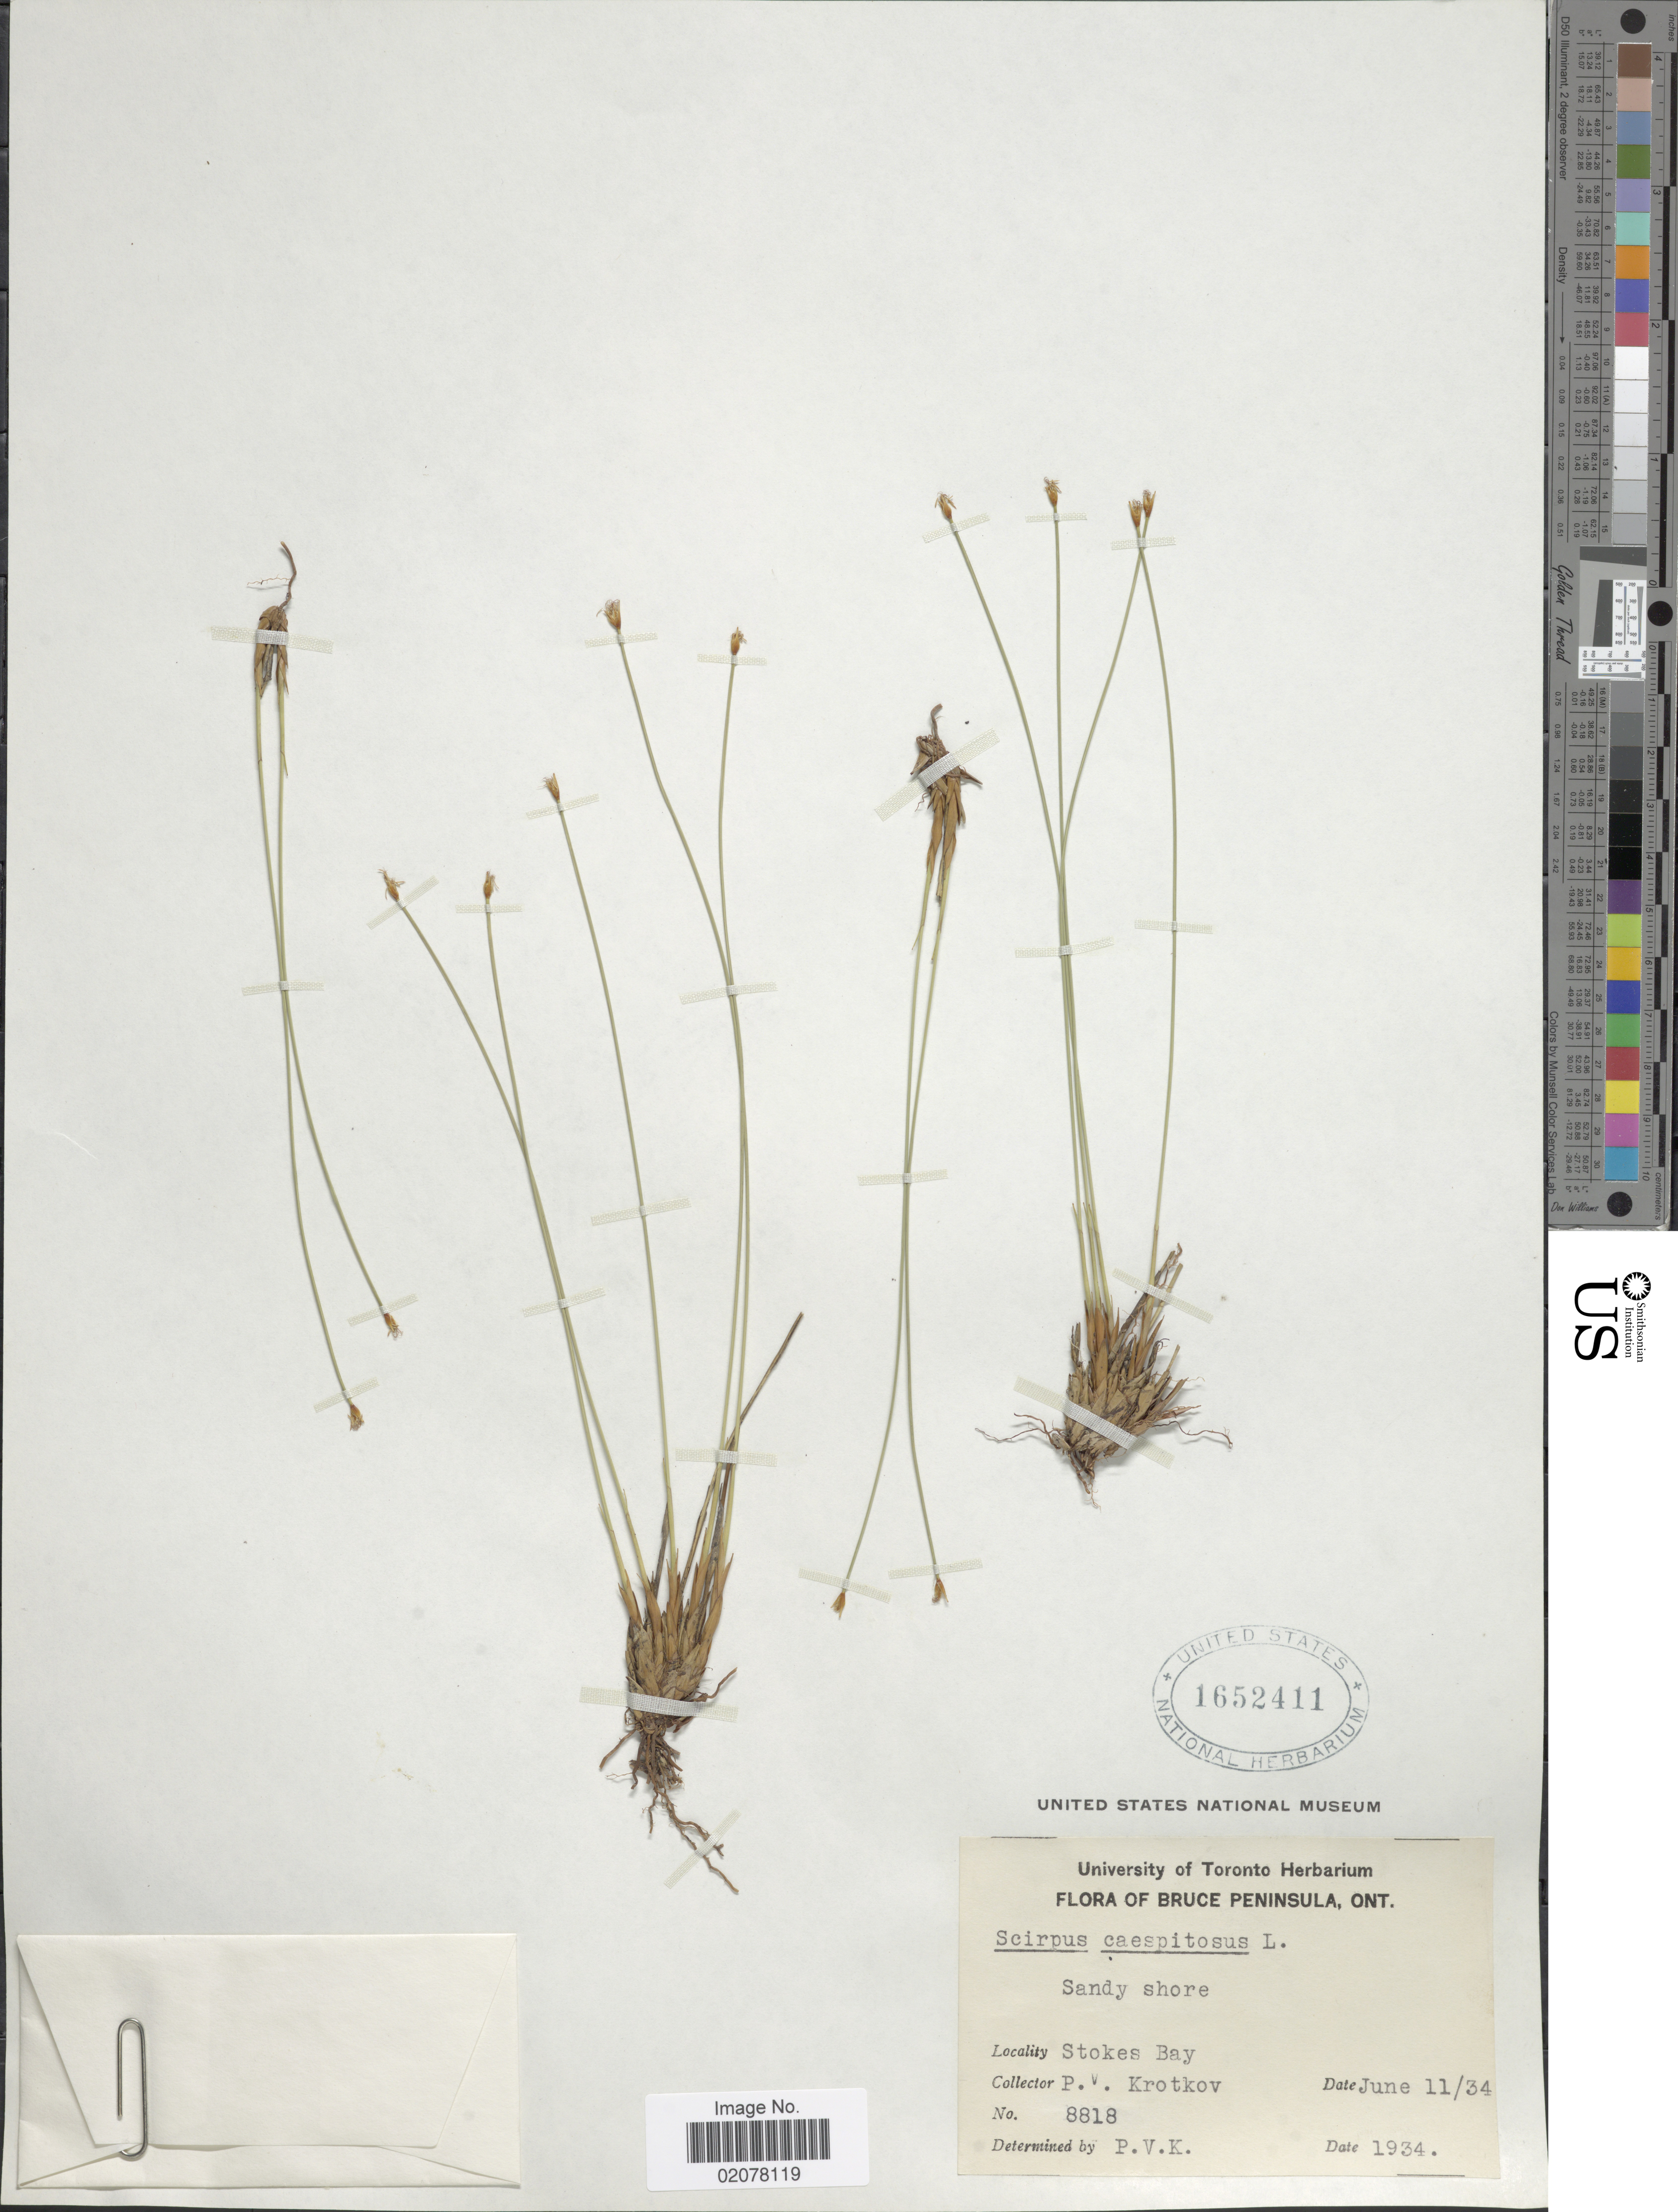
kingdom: Plantae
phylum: Tracheophyta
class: Liliopsida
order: Poales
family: Cyperaceae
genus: Trichophorum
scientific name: Trichophorum cespitosum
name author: (L.) Hartm.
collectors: P. V. Krotkov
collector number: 8818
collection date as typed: Transcribed d/m/y: 11/6/34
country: Canada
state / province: Ontario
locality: Bruce Peninsula, Ont. Sandy shore. Stokes Bay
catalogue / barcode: US 1652411